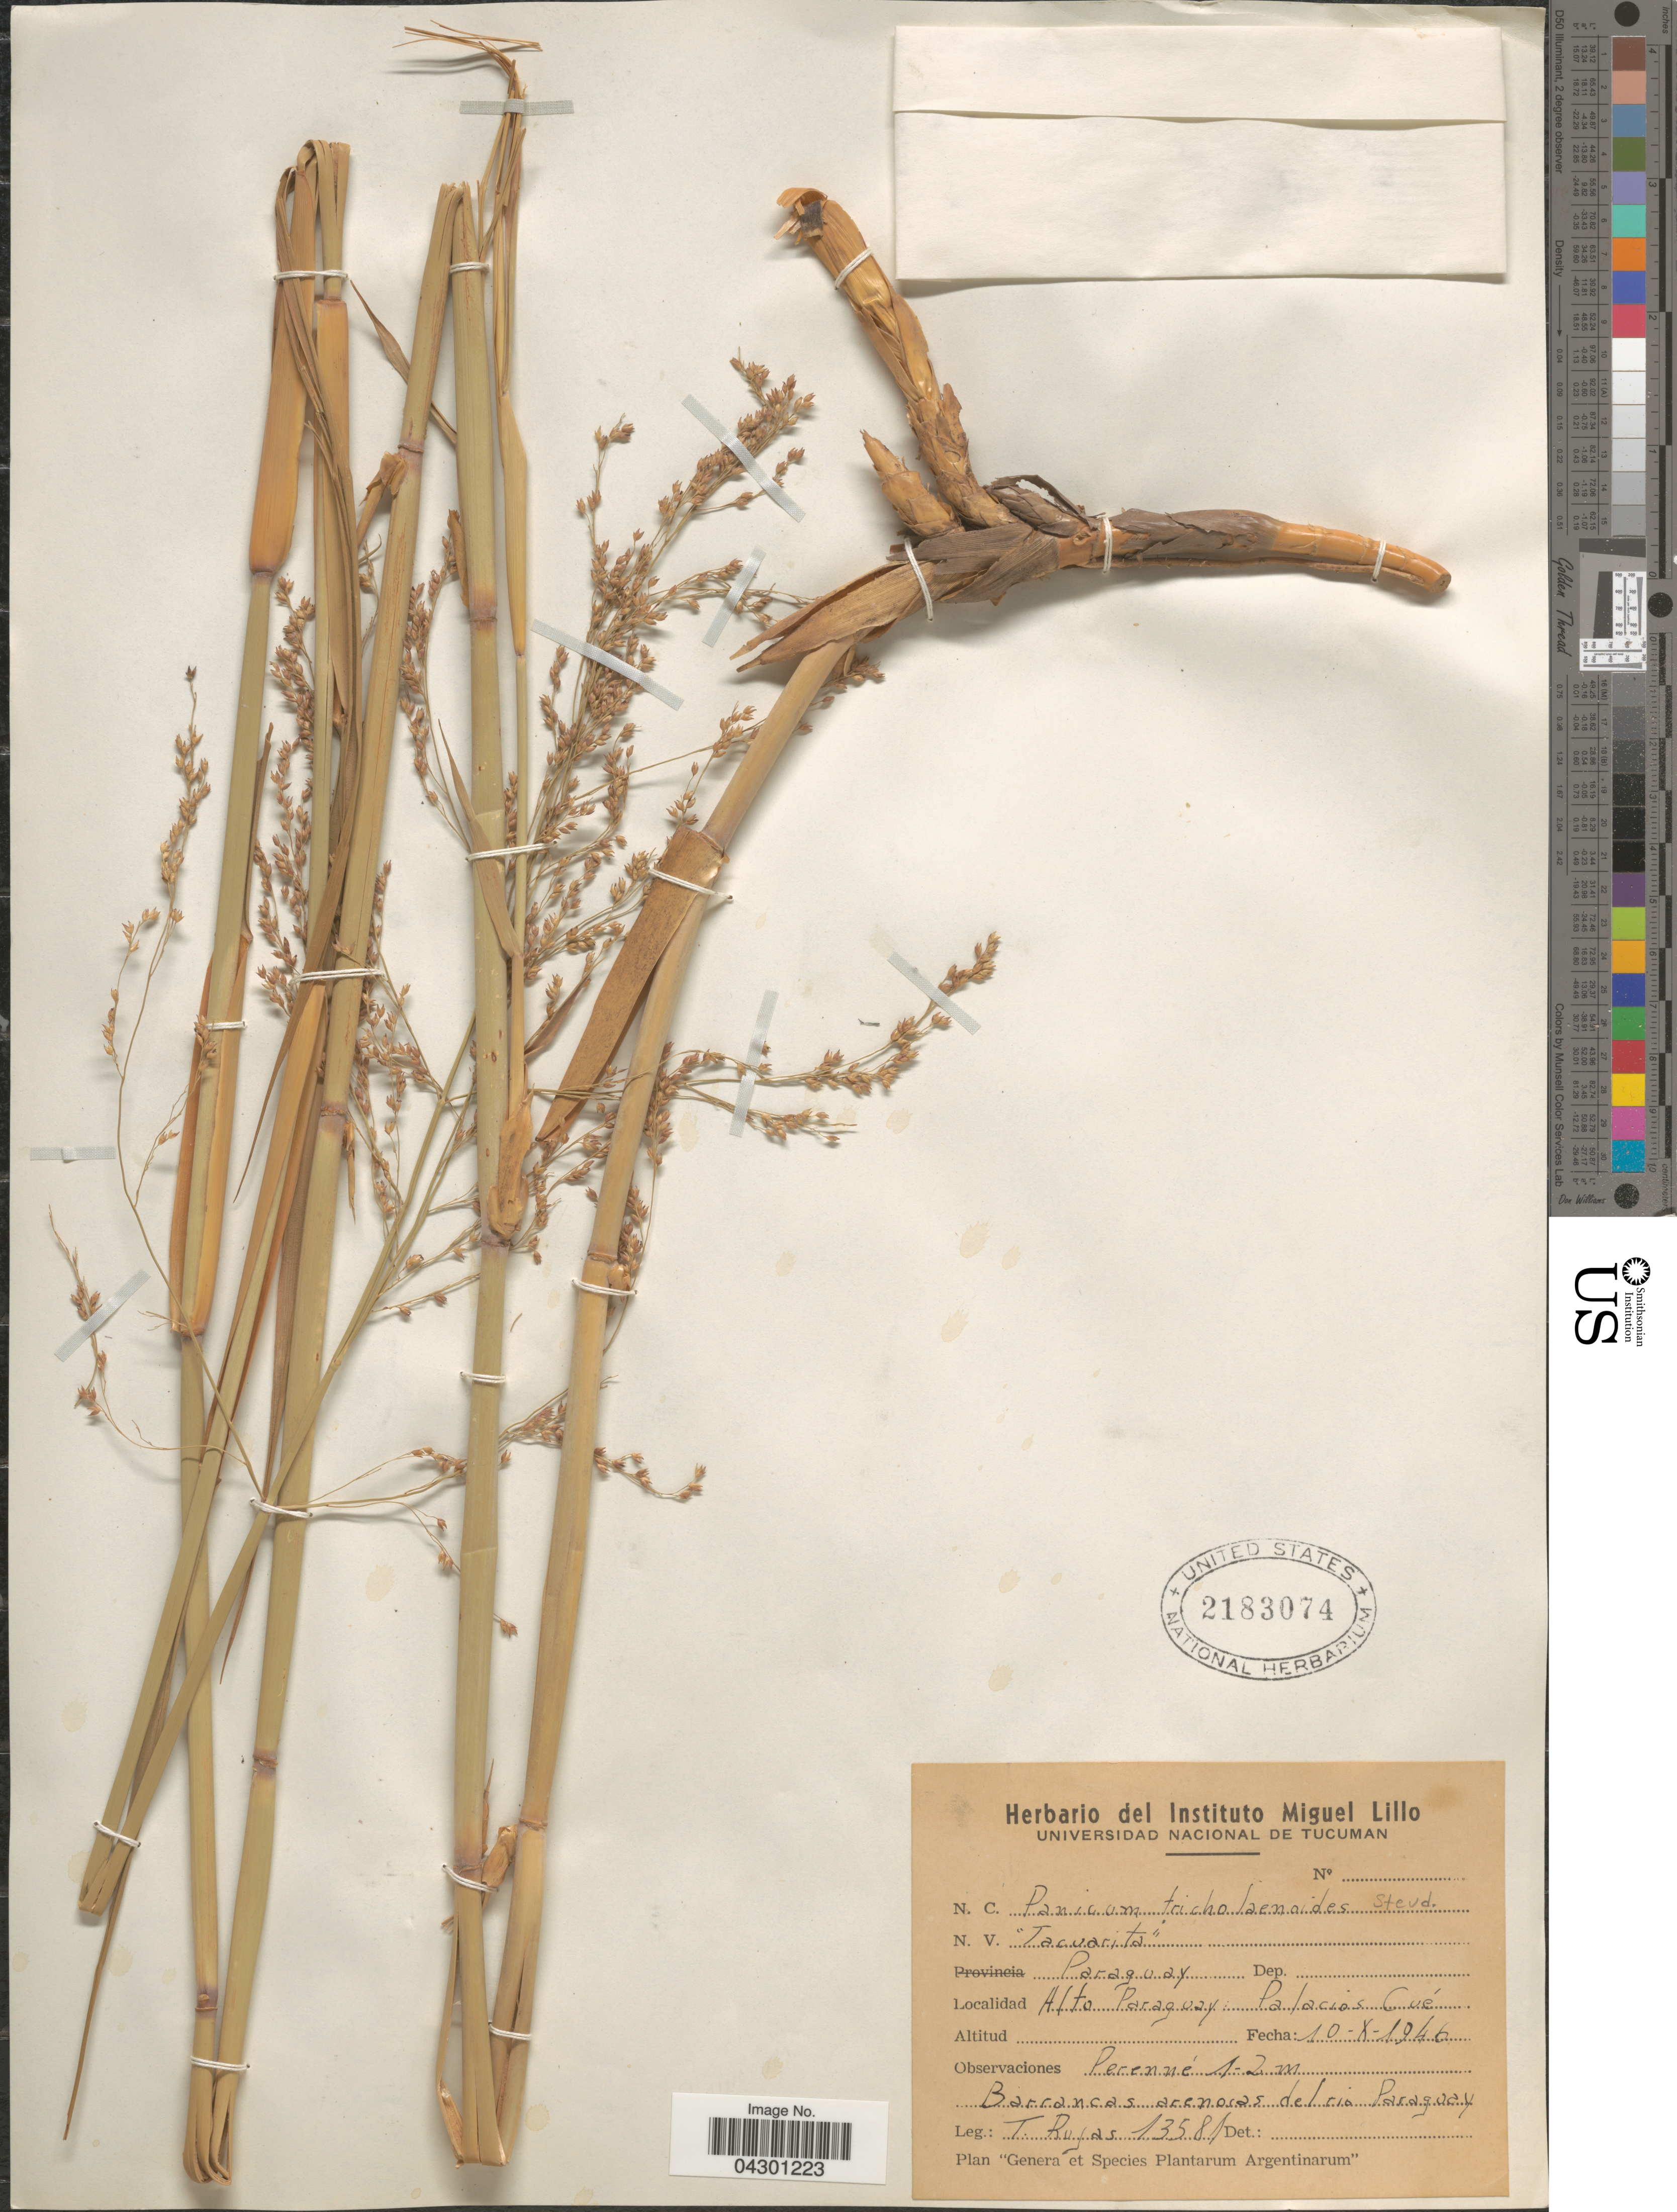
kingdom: Plantae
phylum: Tracheophyta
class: Liliopsida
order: Poales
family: Poaceae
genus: Panicum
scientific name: Panicum tricholaenoides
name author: Steud.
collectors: T. Rojas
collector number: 13581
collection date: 1946-10-10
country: Paraguay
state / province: Alto Paraguay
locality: Palacios Cué. Barrancas arenosas del rio Paraguay.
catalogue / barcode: US 2183074